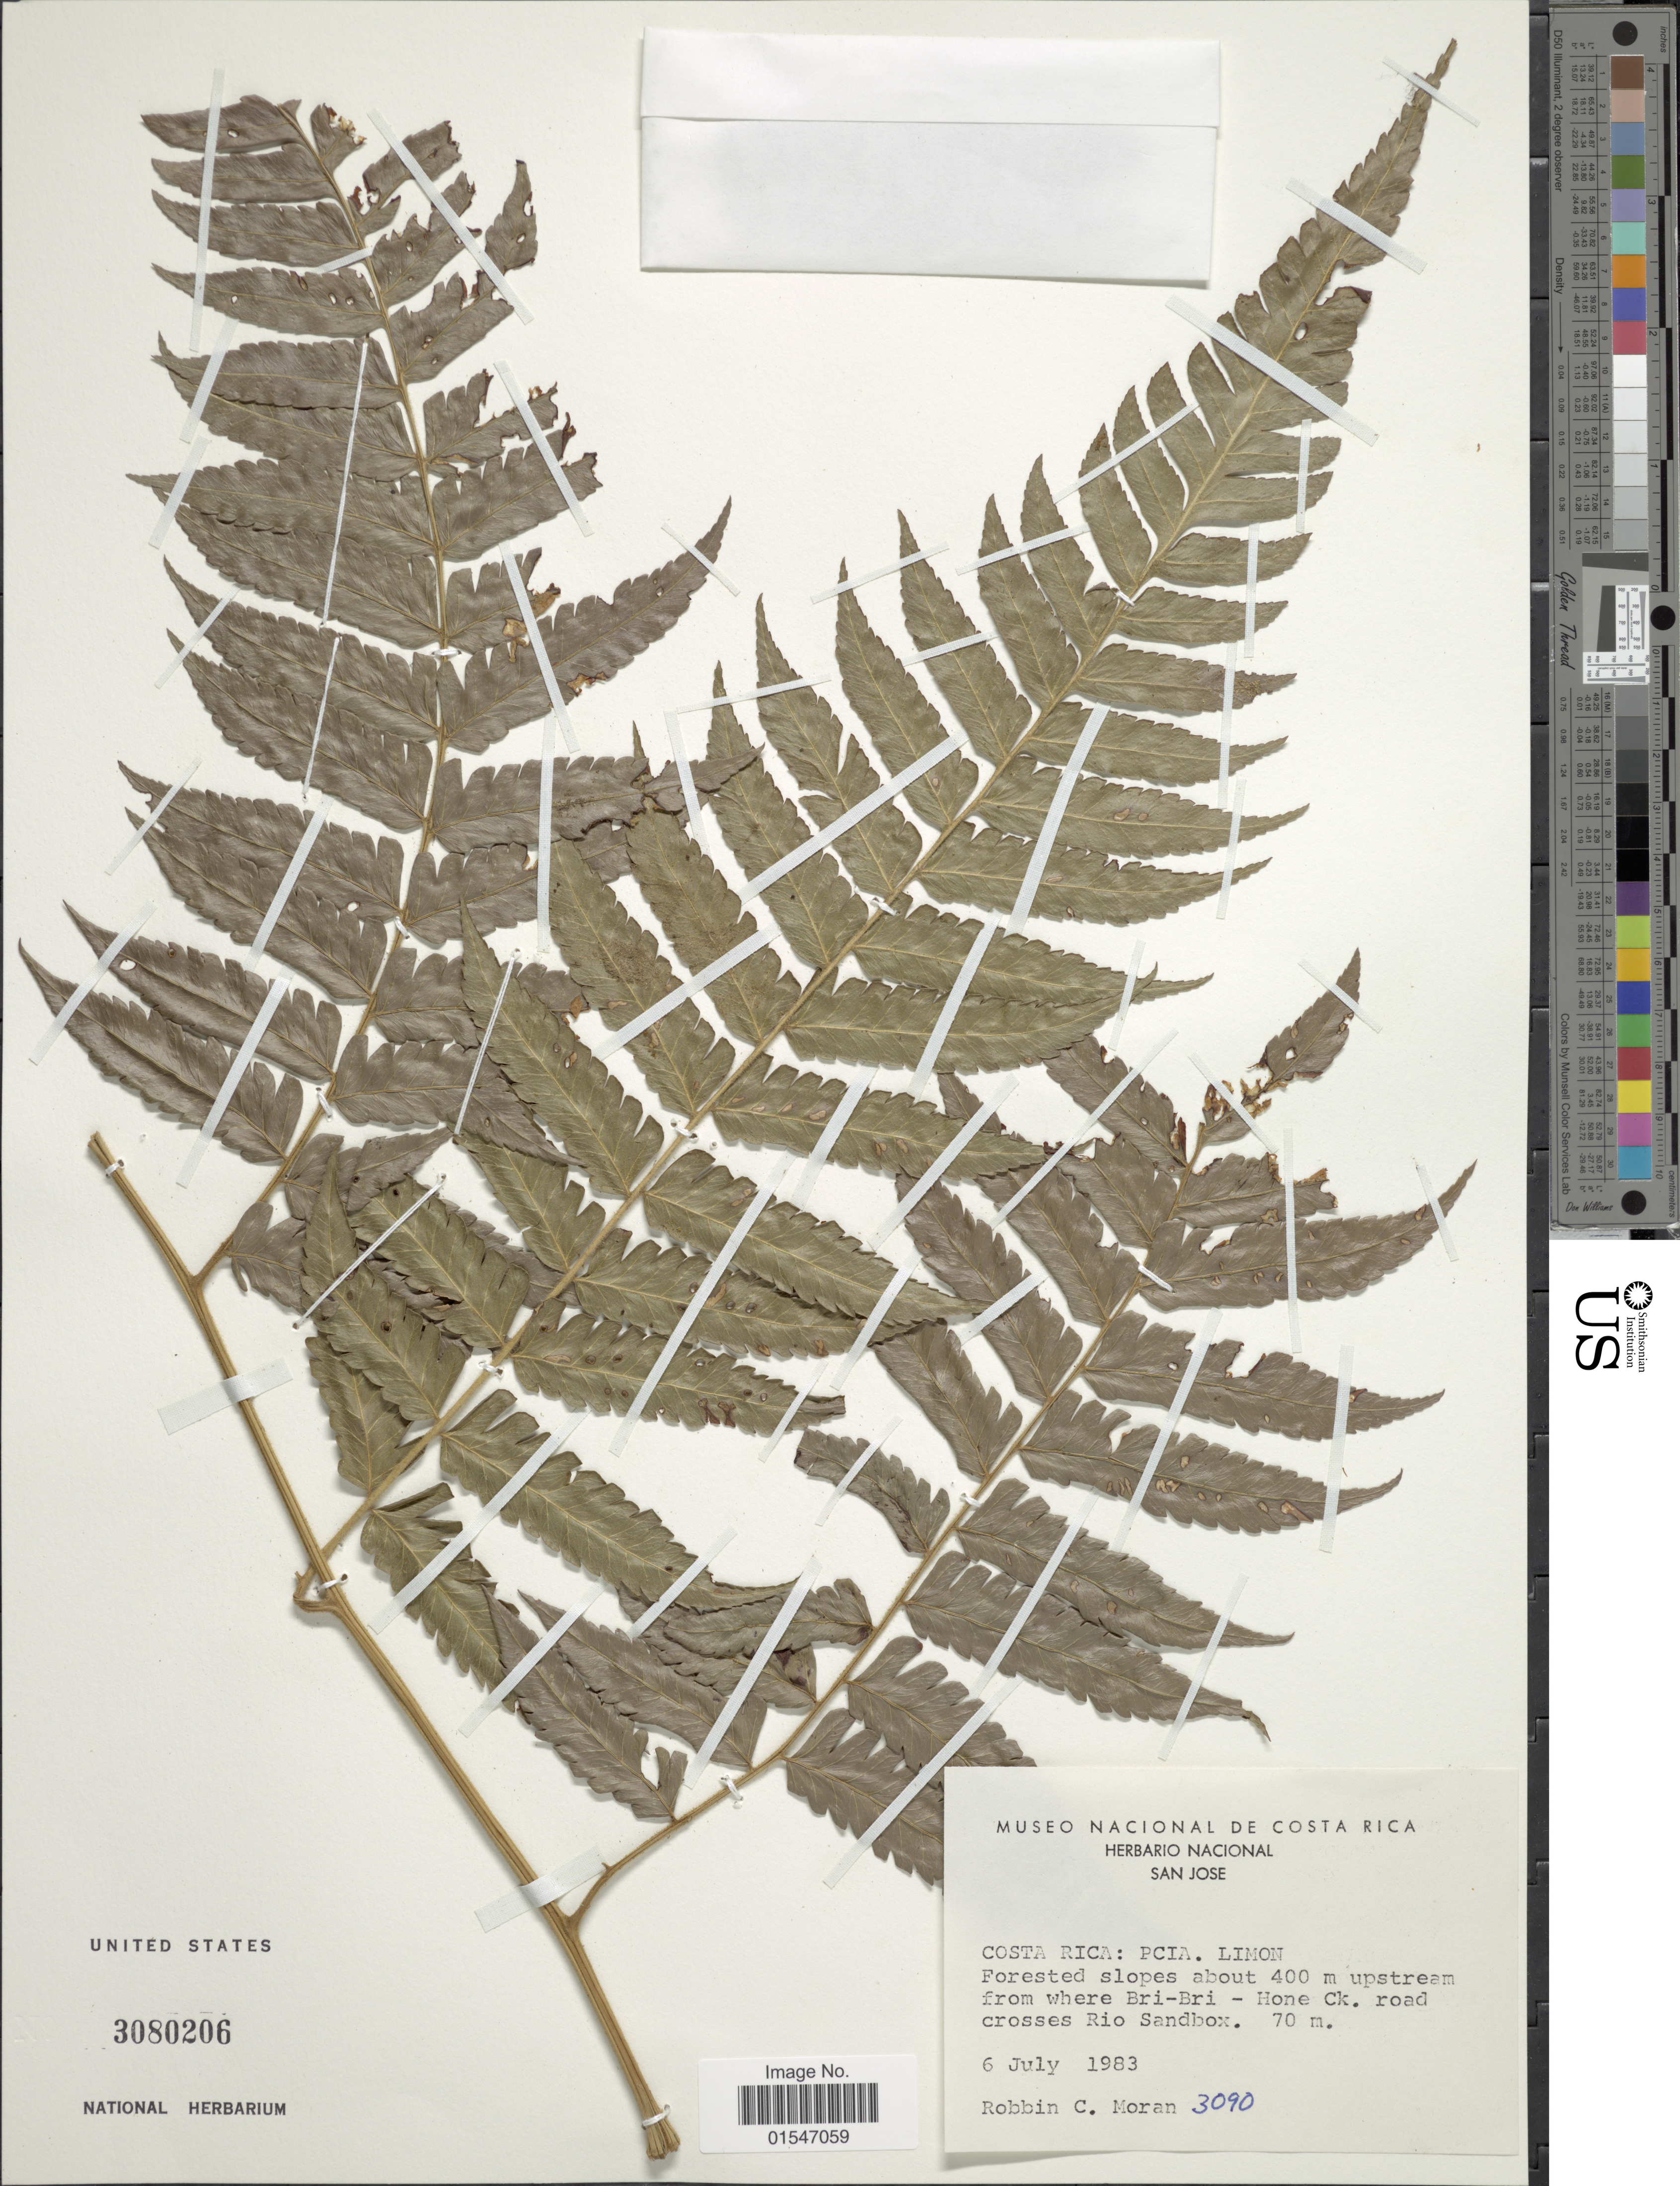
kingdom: Plantae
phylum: Tracheophyta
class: Polypodiopsida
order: Polypodiales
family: Dryopteridaceae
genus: Polybotrya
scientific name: Polybotrya sp.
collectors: R. C. Moran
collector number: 3090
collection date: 1983-07-06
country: Costa Rica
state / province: Limón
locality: Costa Rica: Pcia. Limon, upstream from where Bri-Bri - Hone Ck, road crosses Rio Sandbox.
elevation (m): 70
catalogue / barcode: US 3080206